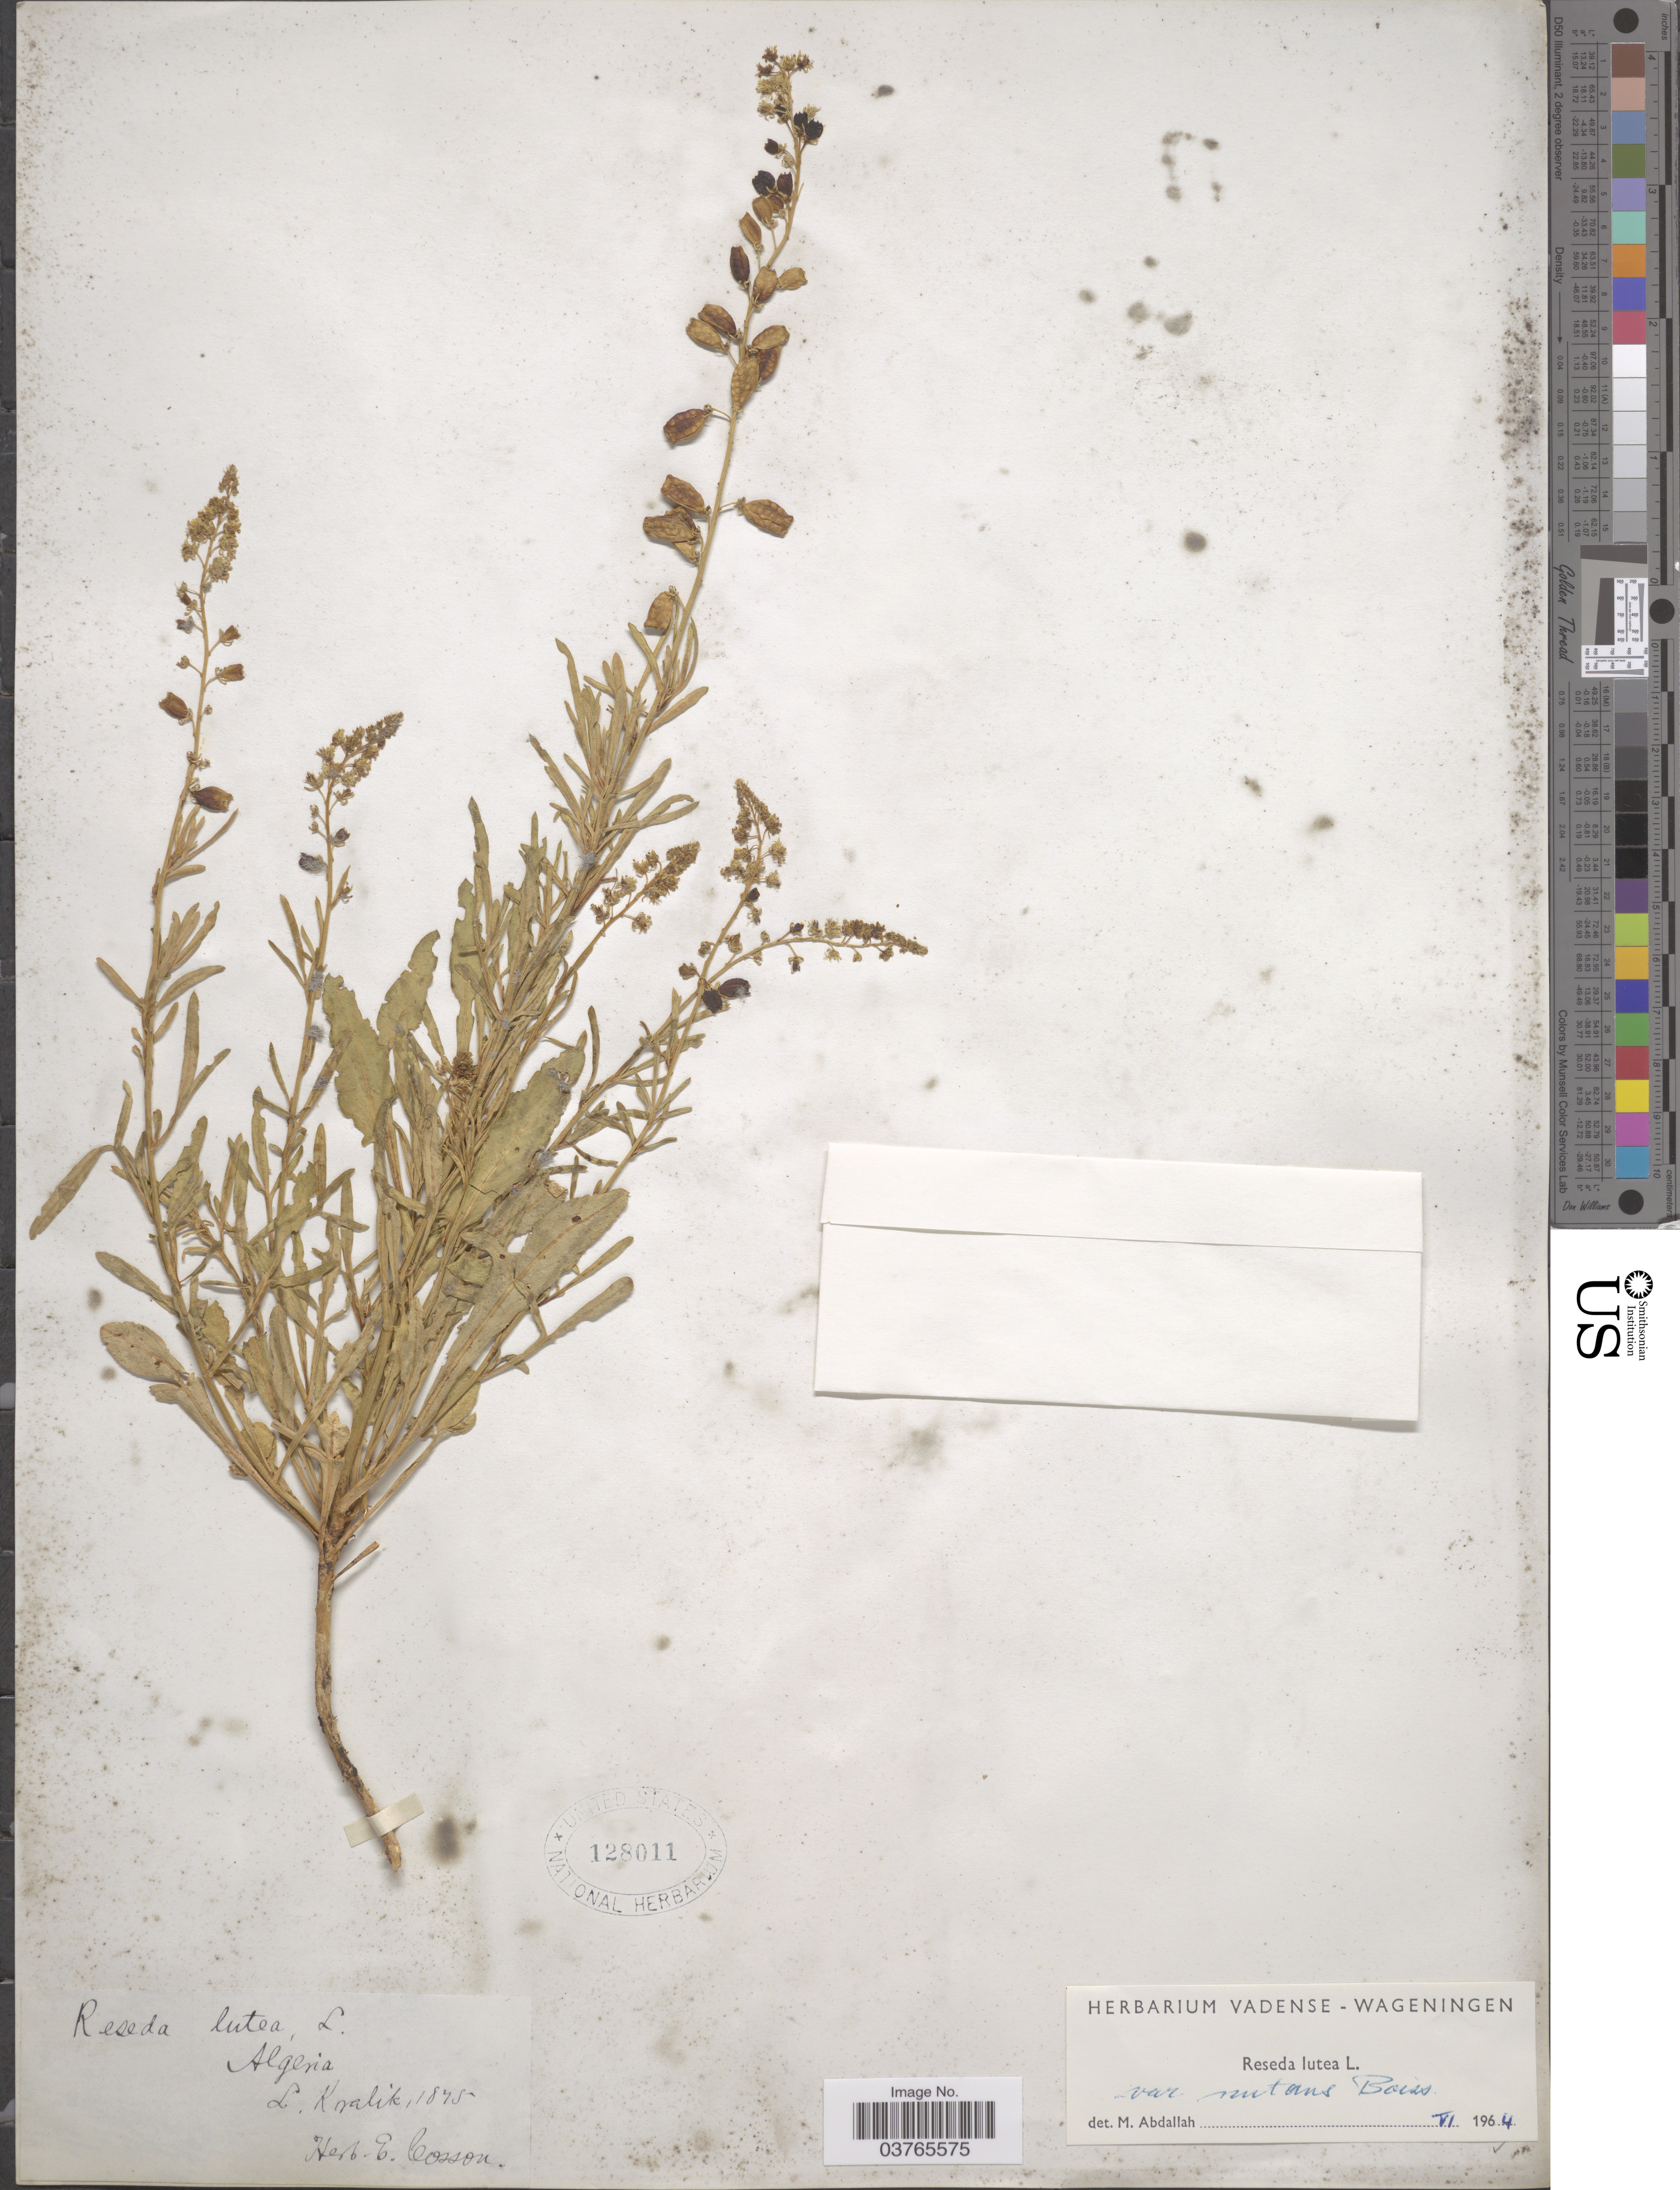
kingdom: Plantae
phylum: Tracheophyta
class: Magnoliopsida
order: Brassicales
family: Resedaceae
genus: Reseda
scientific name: Reseda lutea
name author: L.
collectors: L. Kralik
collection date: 1845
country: Algeria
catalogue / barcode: US 128011